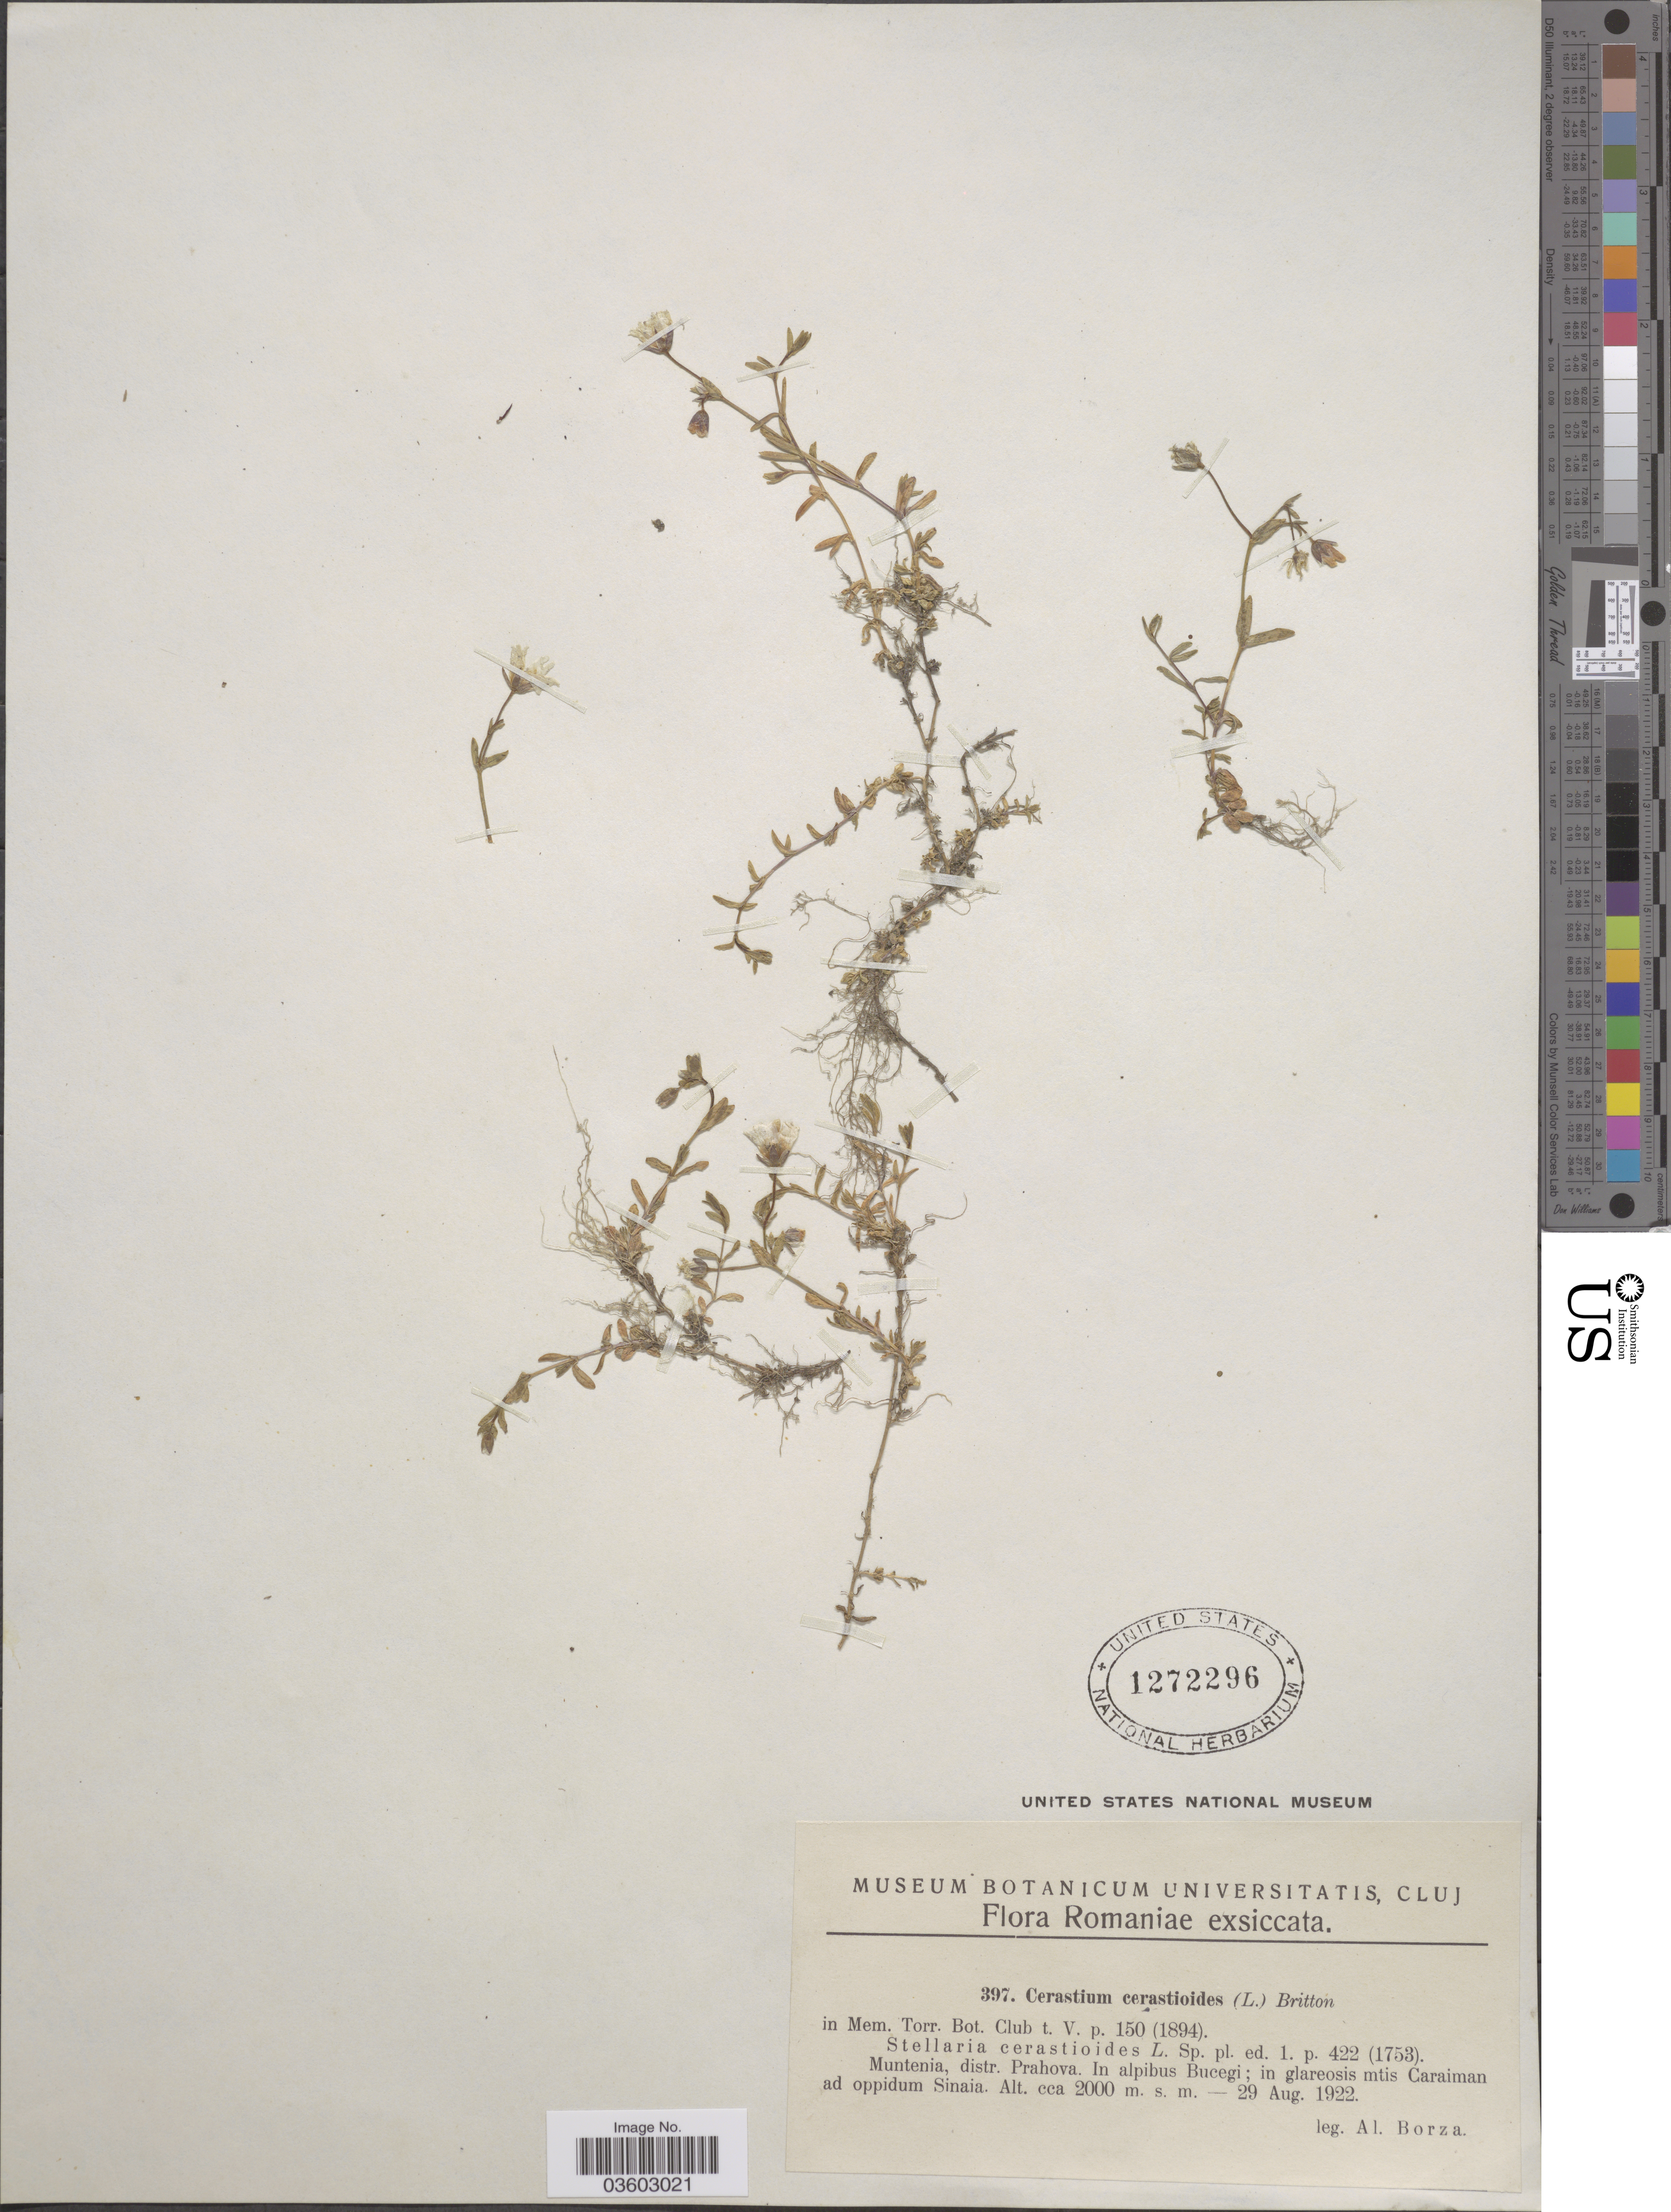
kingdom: Plantae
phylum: Tracheophyta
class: Magnoliopsida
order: Caryophyllales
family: Caryophyllaceae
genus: Dichodon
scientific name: Dichodon cerastoides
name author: (L.) Rchb.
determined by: U.S. National Herbarium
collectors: A. Borza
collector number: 397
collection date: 1922-08-29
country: Romania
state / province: Prahova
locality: Muntenia, distr. Prahova. In alpibus Bucegi; in glareosis mtis Caraiman ad oppidum Sinaia.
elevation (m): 2000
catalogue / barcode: US 1272296